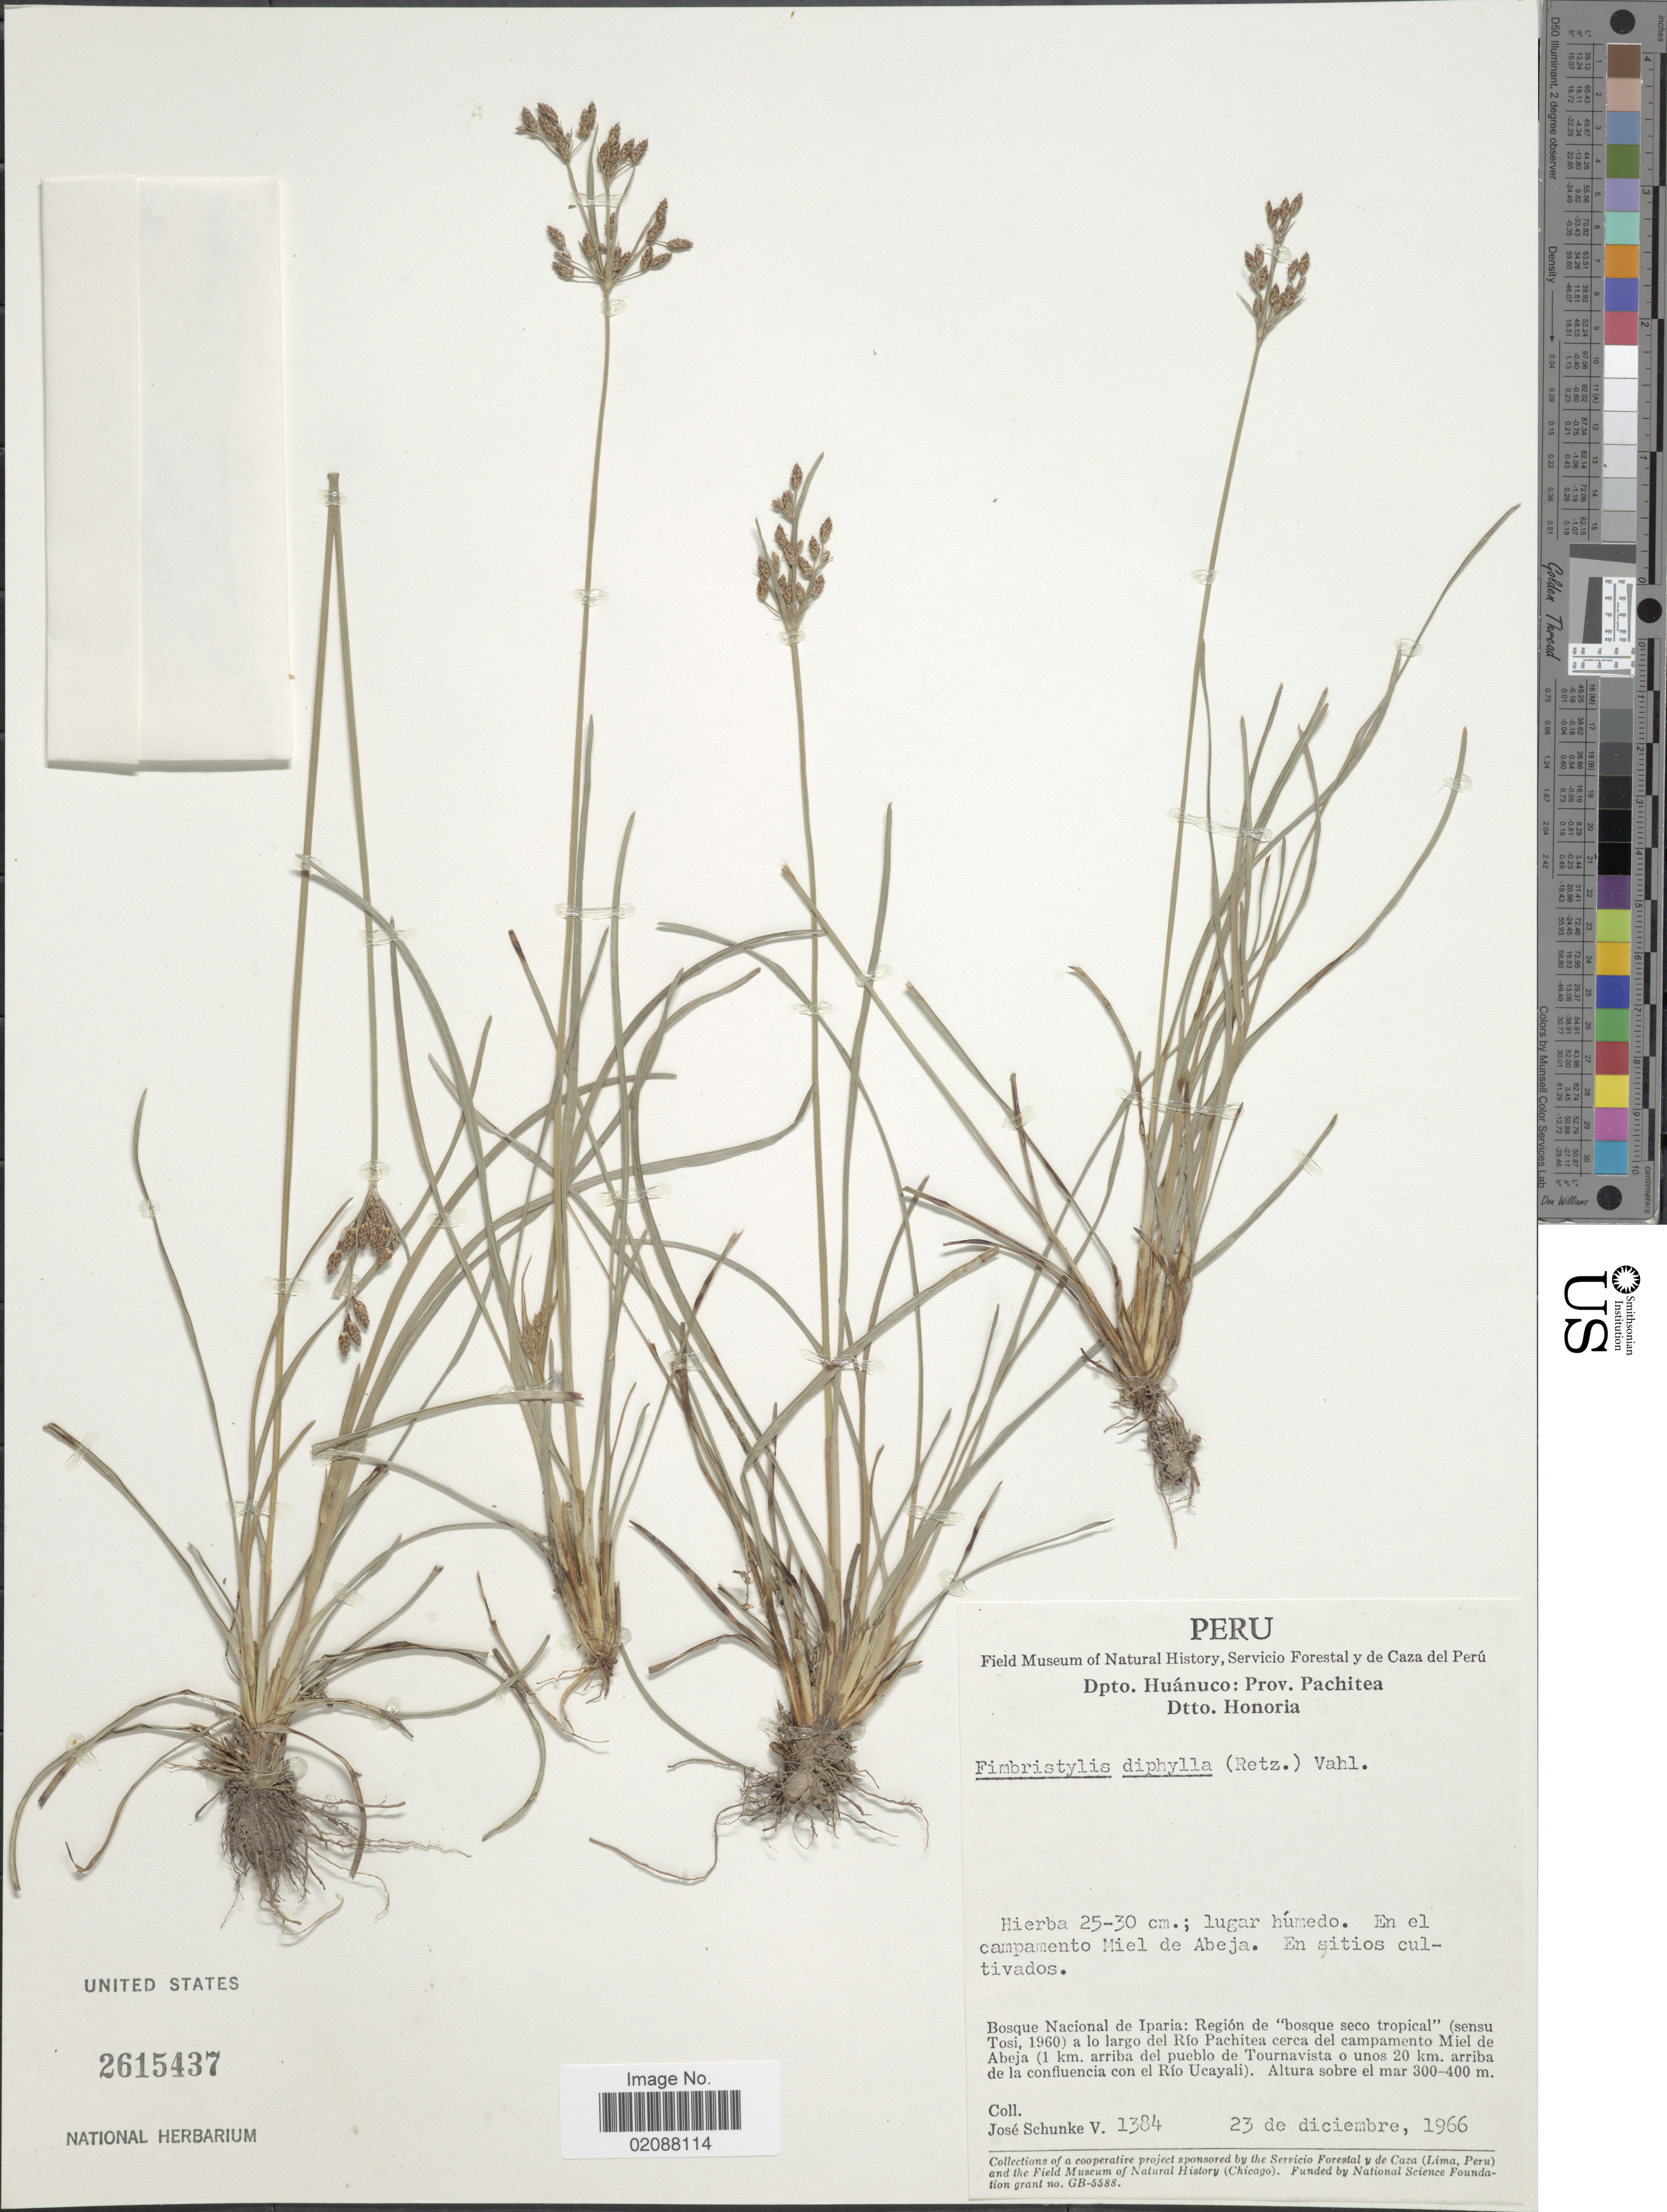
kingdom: Plantae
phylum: Tracheophyta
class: Liliopsida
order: Poales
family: Cyperaceae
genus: Fimbristylis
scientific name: Fimbristylis annua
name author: (All.) Roem. & Schult.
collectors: J. Schunke Vigo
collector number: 1384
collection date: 1966-12-23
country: Peru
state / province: Huánuco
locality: Dpto. Huanuco: Prov. Pachitea, Dtto. Honoria, en el campamento Miel de Abeja, Bosque Nacional de Iparia: region de "bosque seco tropical" (sensu Tosi), a lo largo del Rio Pachitea cerca del campamento Miel de Abeja (1 km. arriba del pueblo de Tournavista o unos 20 km. arriba de la confluencia con el Rio Ucayali)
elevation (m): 300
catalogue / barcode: US 2615437